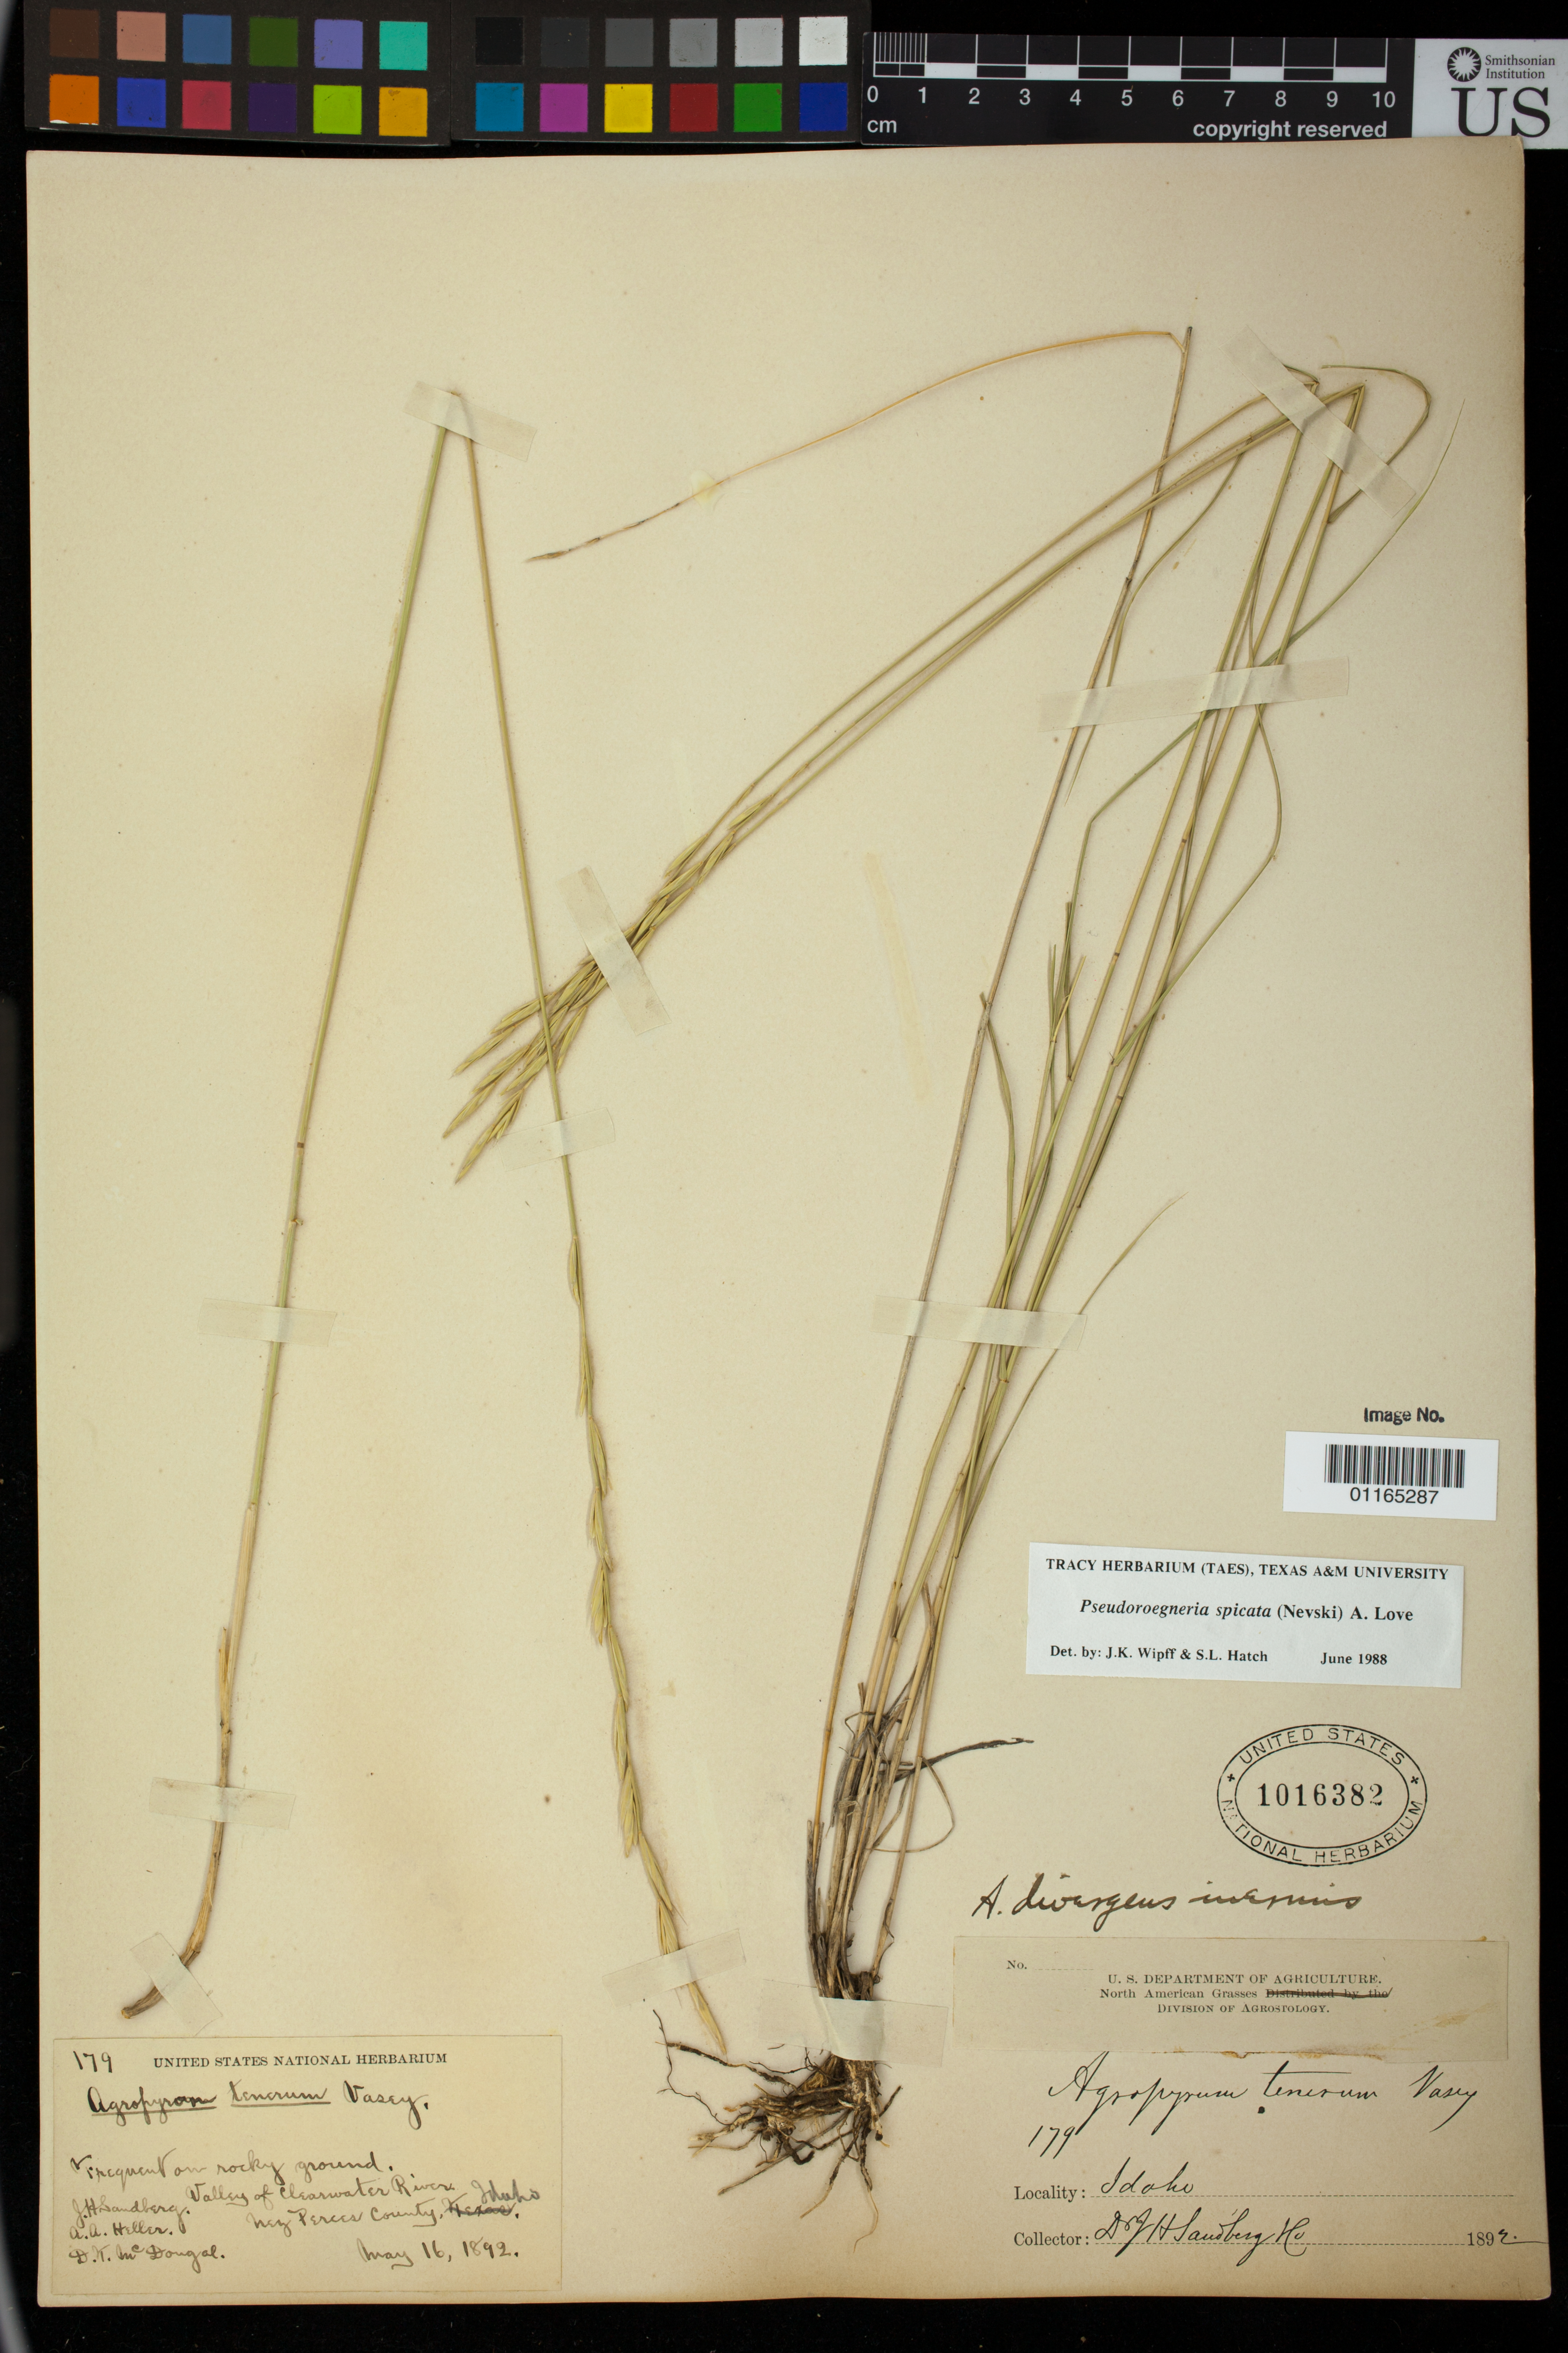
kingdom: Plantae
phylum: Tracheophyta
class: Liliopsida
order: Poales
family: Poaceae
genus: Agropyron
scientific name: Agropyron divergens var. inerme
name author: Scribn. & J.G. Sm.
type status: Syntype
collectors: J. H. Sandberg, A. A. Heller & D. McDougal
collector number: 179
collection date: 1892-05-16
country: United States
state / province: Idaho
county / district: Nez Perces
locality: Valley of Clearwater River, Nez Perces County, Idaho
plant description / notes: ex herb Lamson Scribner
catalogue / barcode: US 1016382